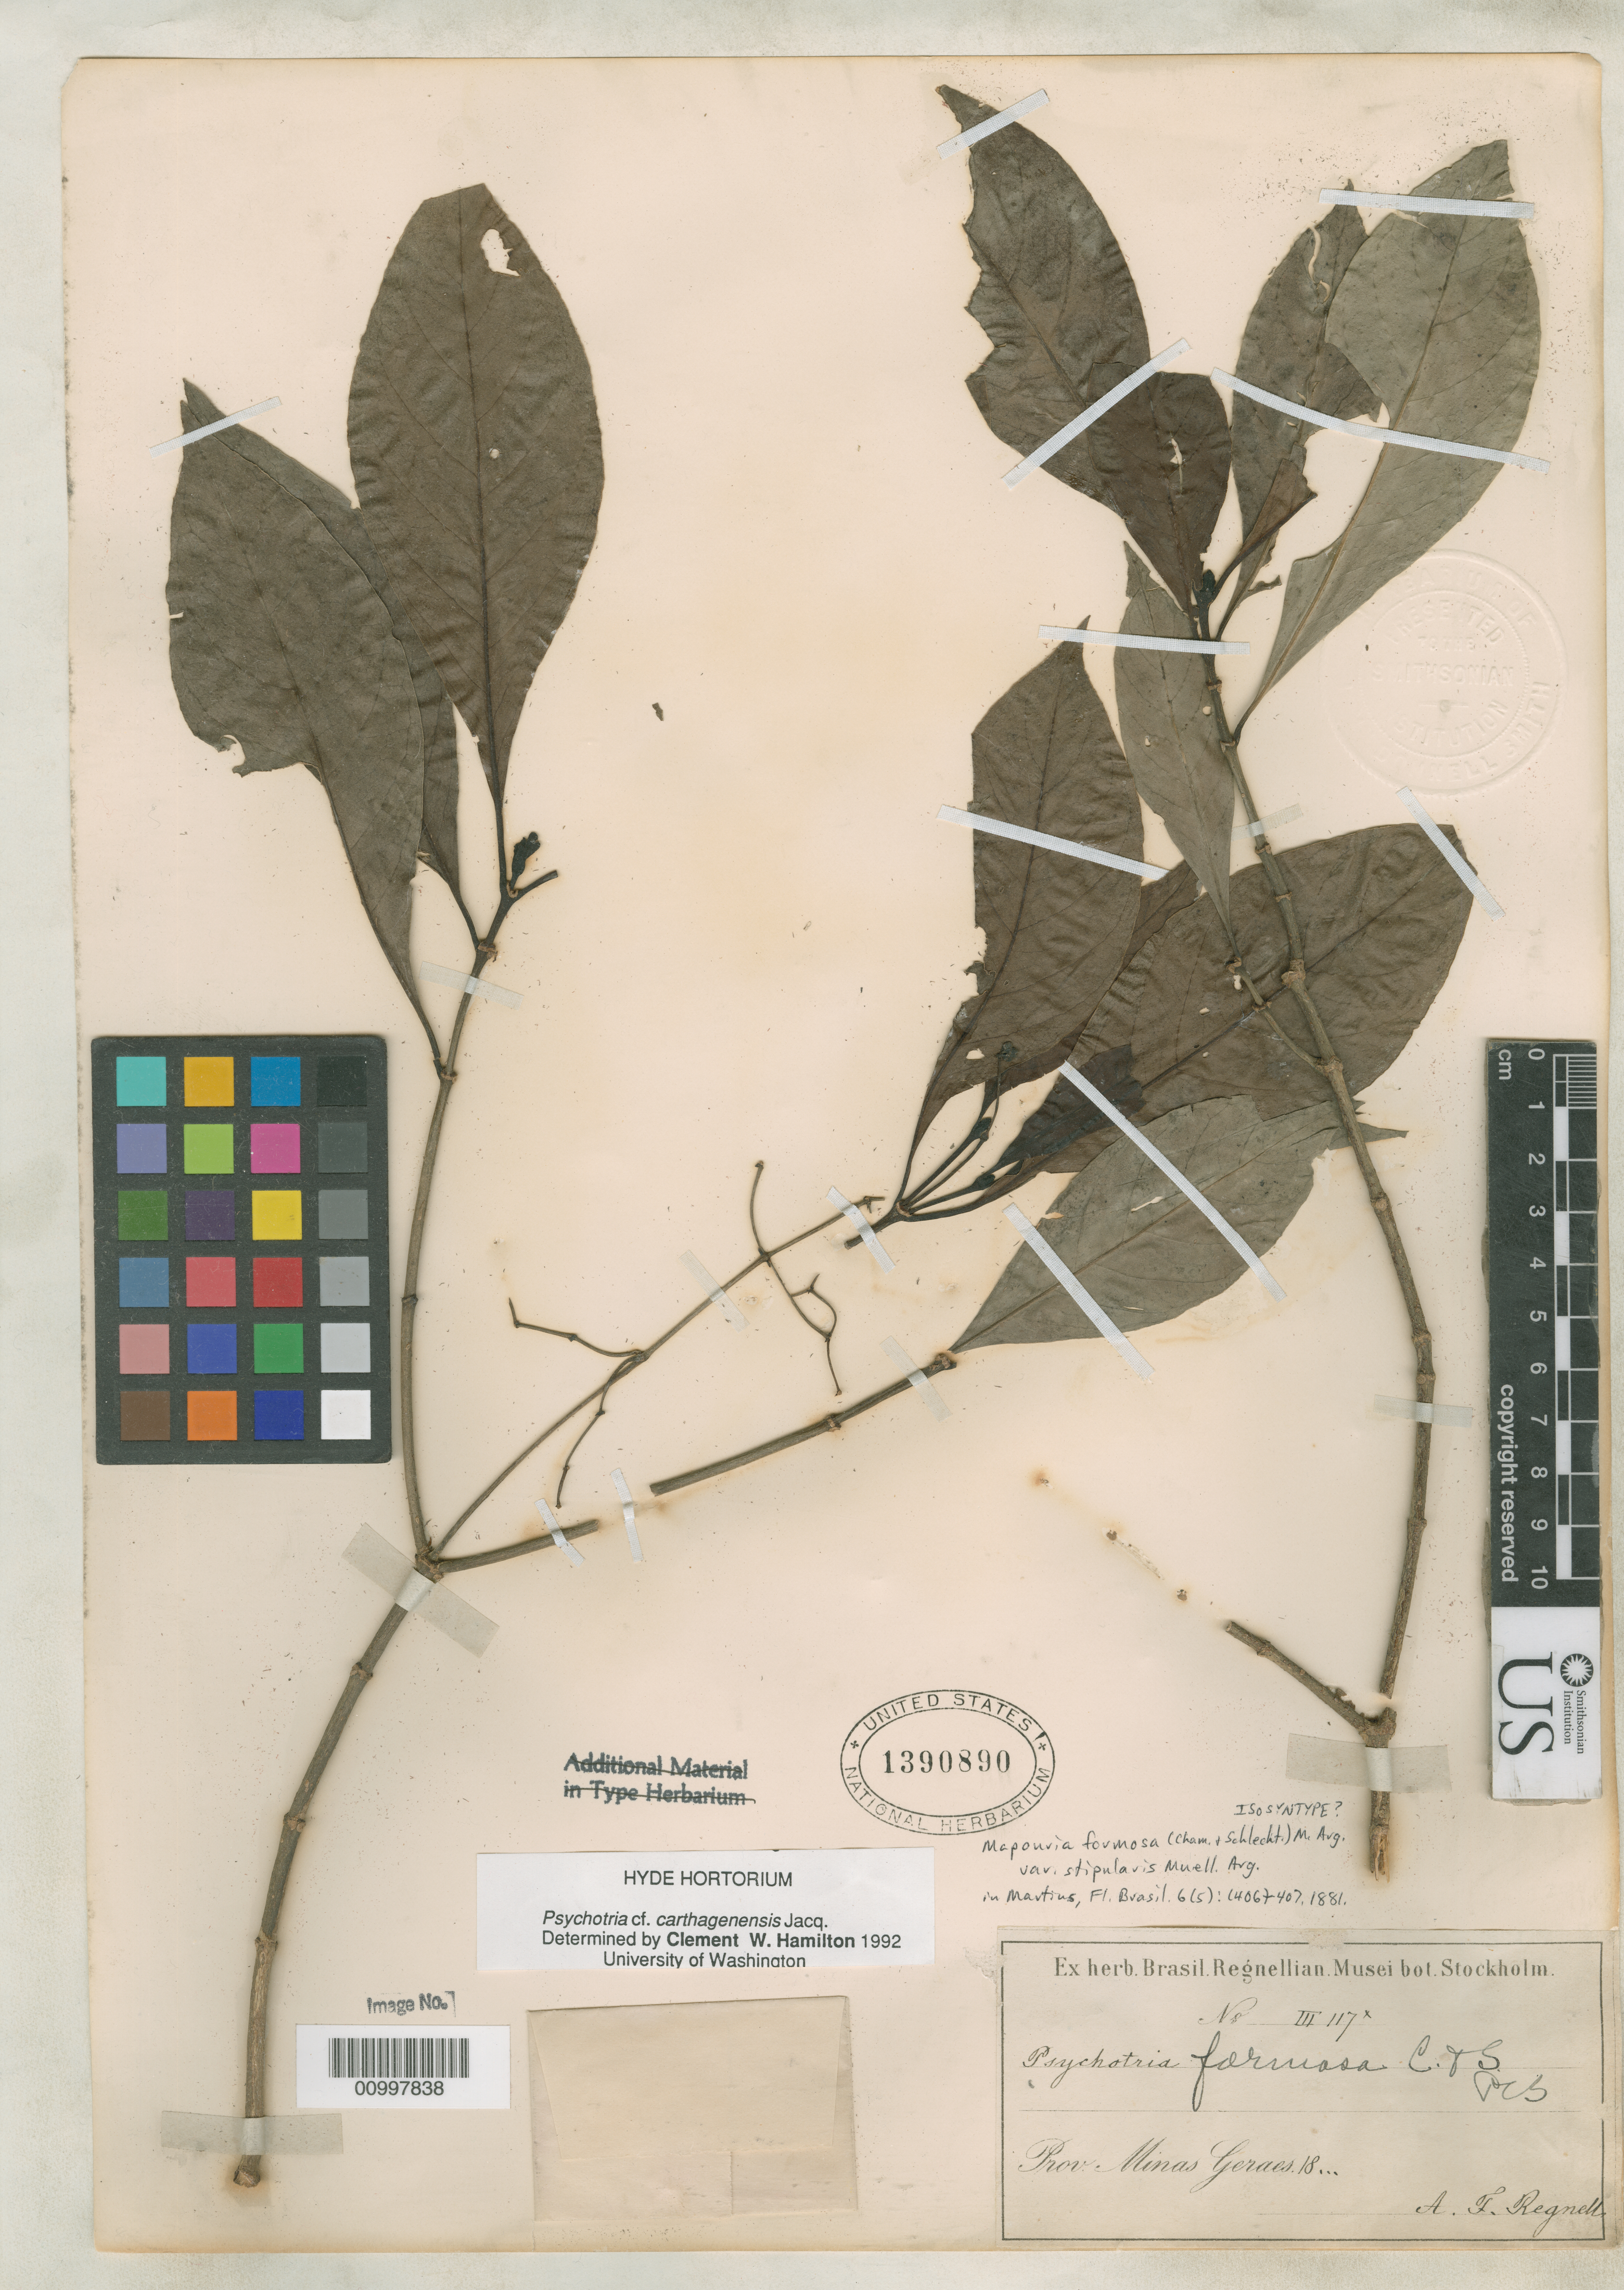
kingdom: Plantae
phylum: Tracheophyta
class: Magnoliopsida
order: Gentianales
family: Rubiaceae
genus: Mapouria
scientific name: Mapouria formosa var. stipularis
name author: Müll. Arg. in Mart.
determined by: Hamilton, C. W.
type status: Possible Isosyntype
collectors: A. F. Regnell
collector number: III 117*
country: Brazil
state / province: Minas Gerais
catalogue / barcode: US 1390890